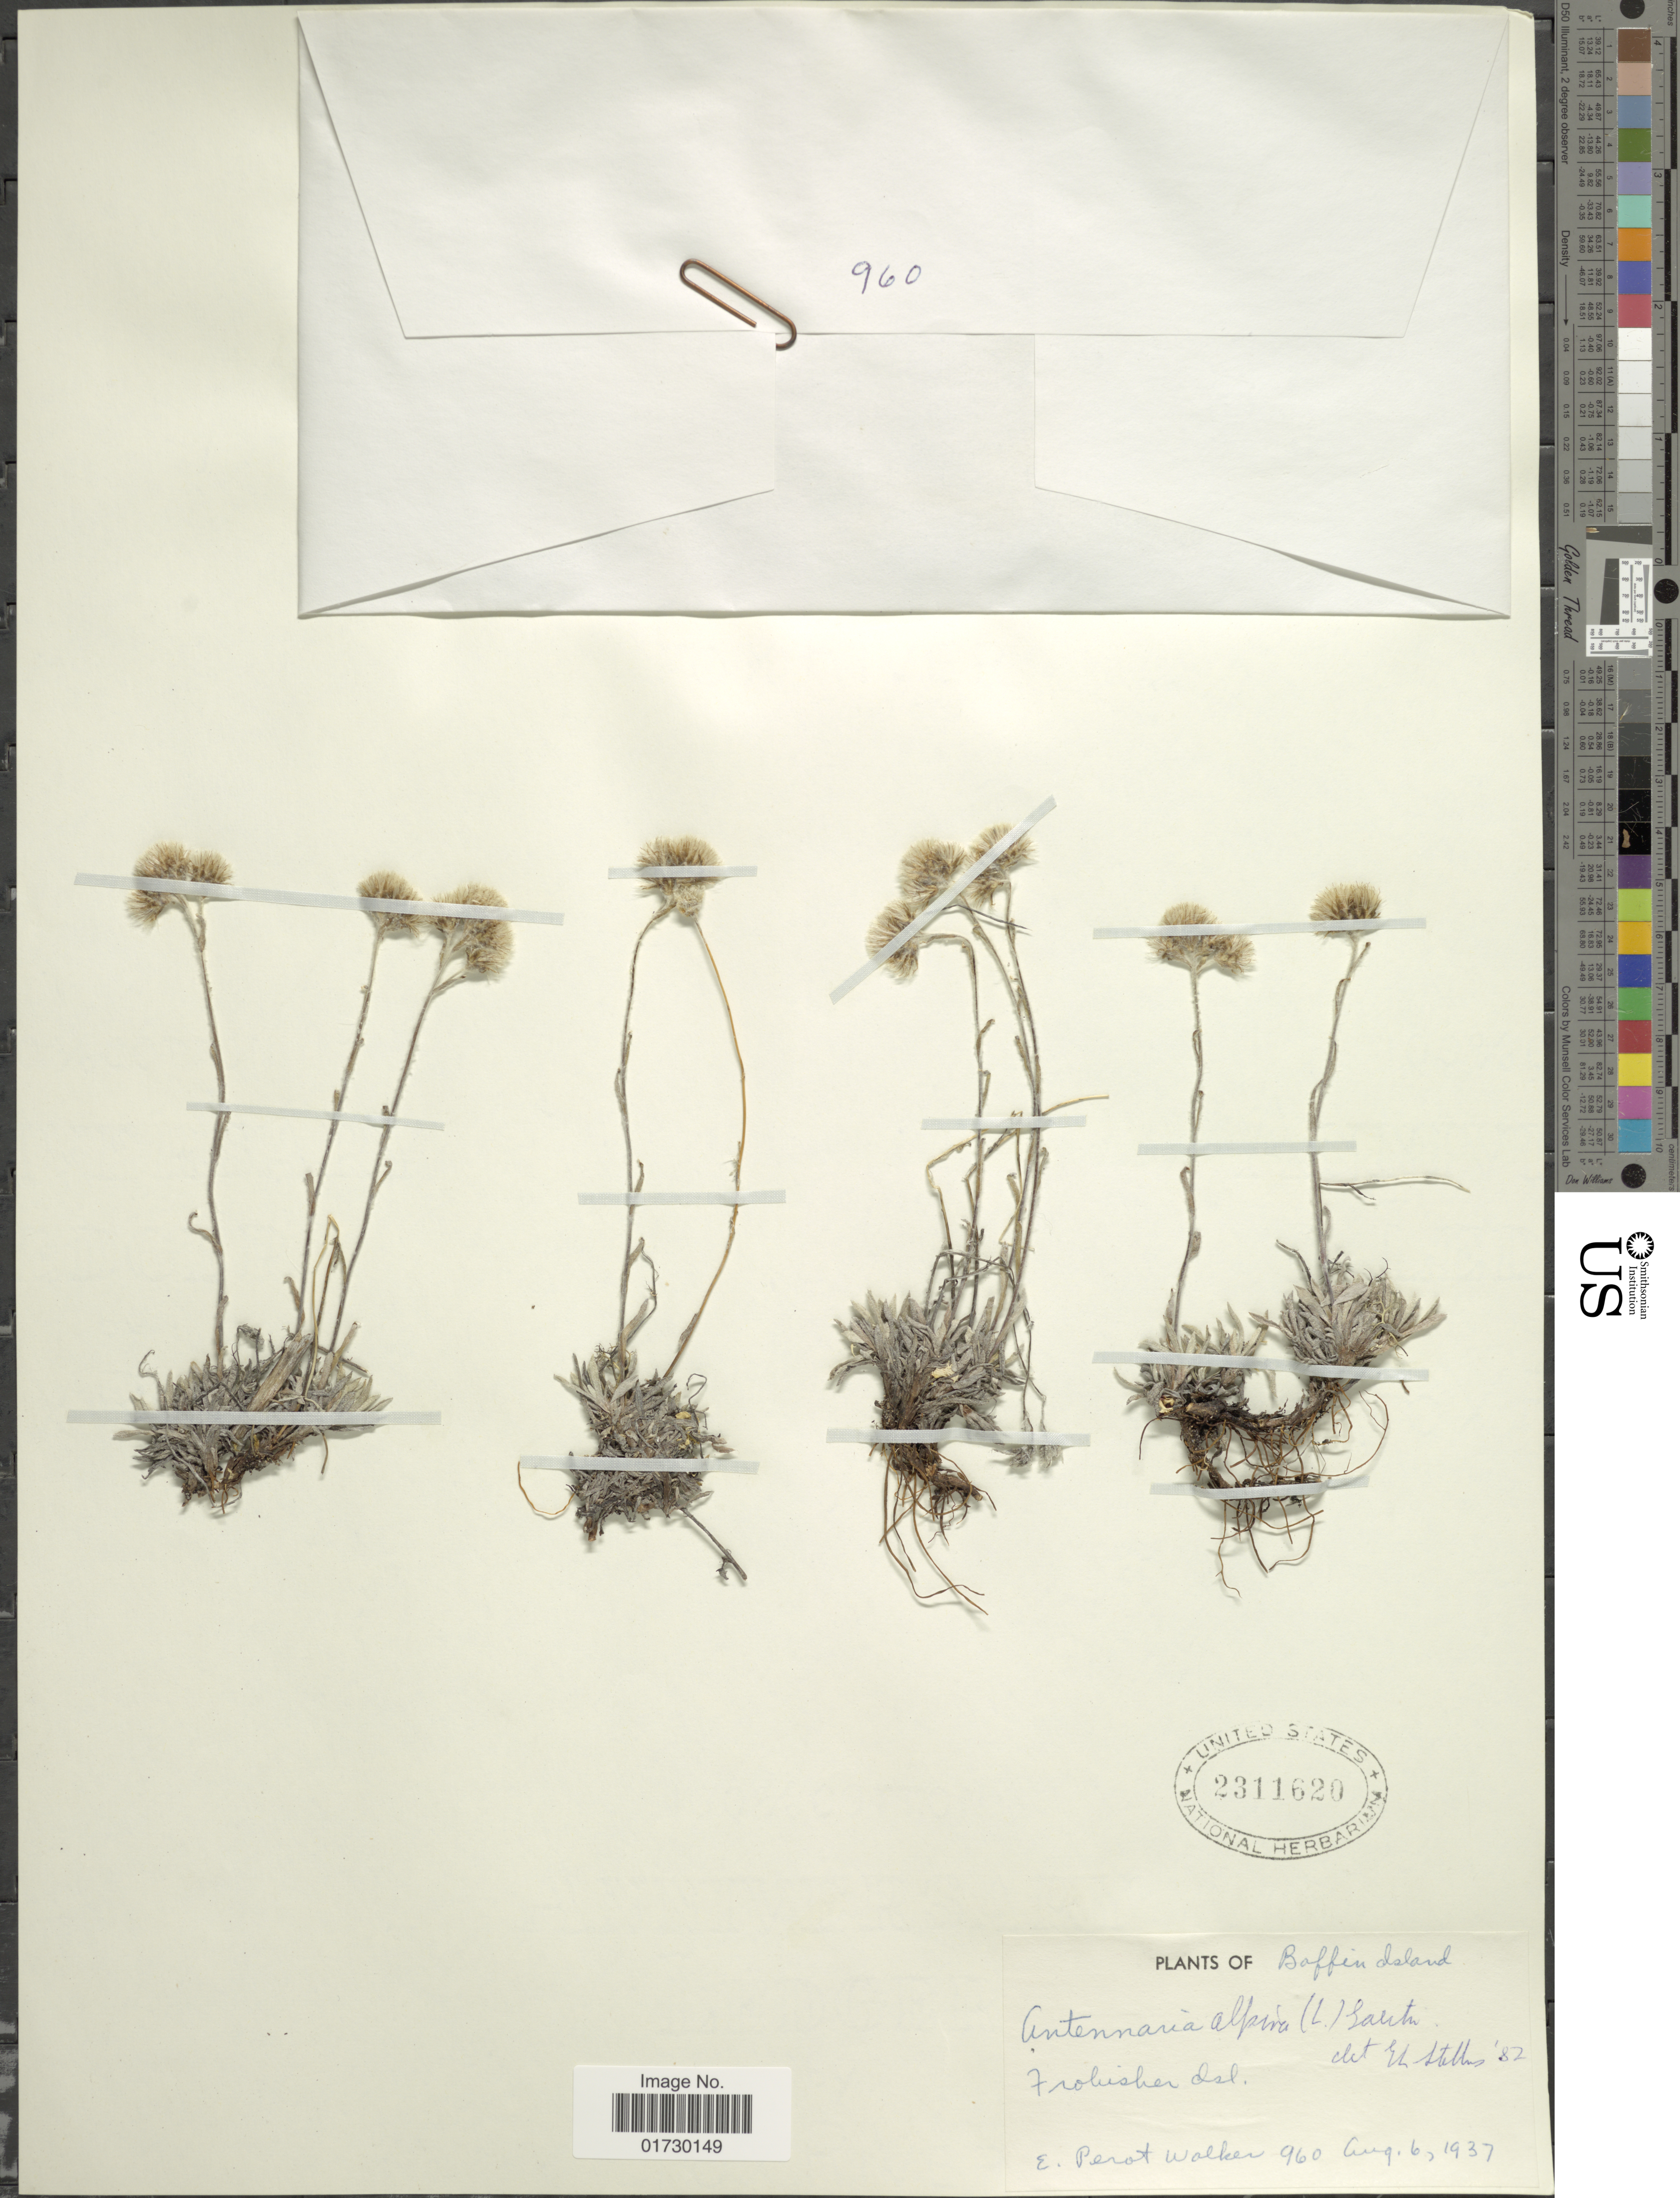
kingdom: Plantae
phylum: Tracheophyta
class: Magnoliopsida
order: Asterales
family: Asteraceae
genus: Antennaria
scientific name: Antennaria alpina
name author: (L.) Gaertn.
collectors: E. P. Walker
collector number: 960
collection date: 1937-08-06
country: Canada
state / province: Nunavut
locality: Baffin Island, Frolusker Isl.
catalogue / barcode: US 2311620